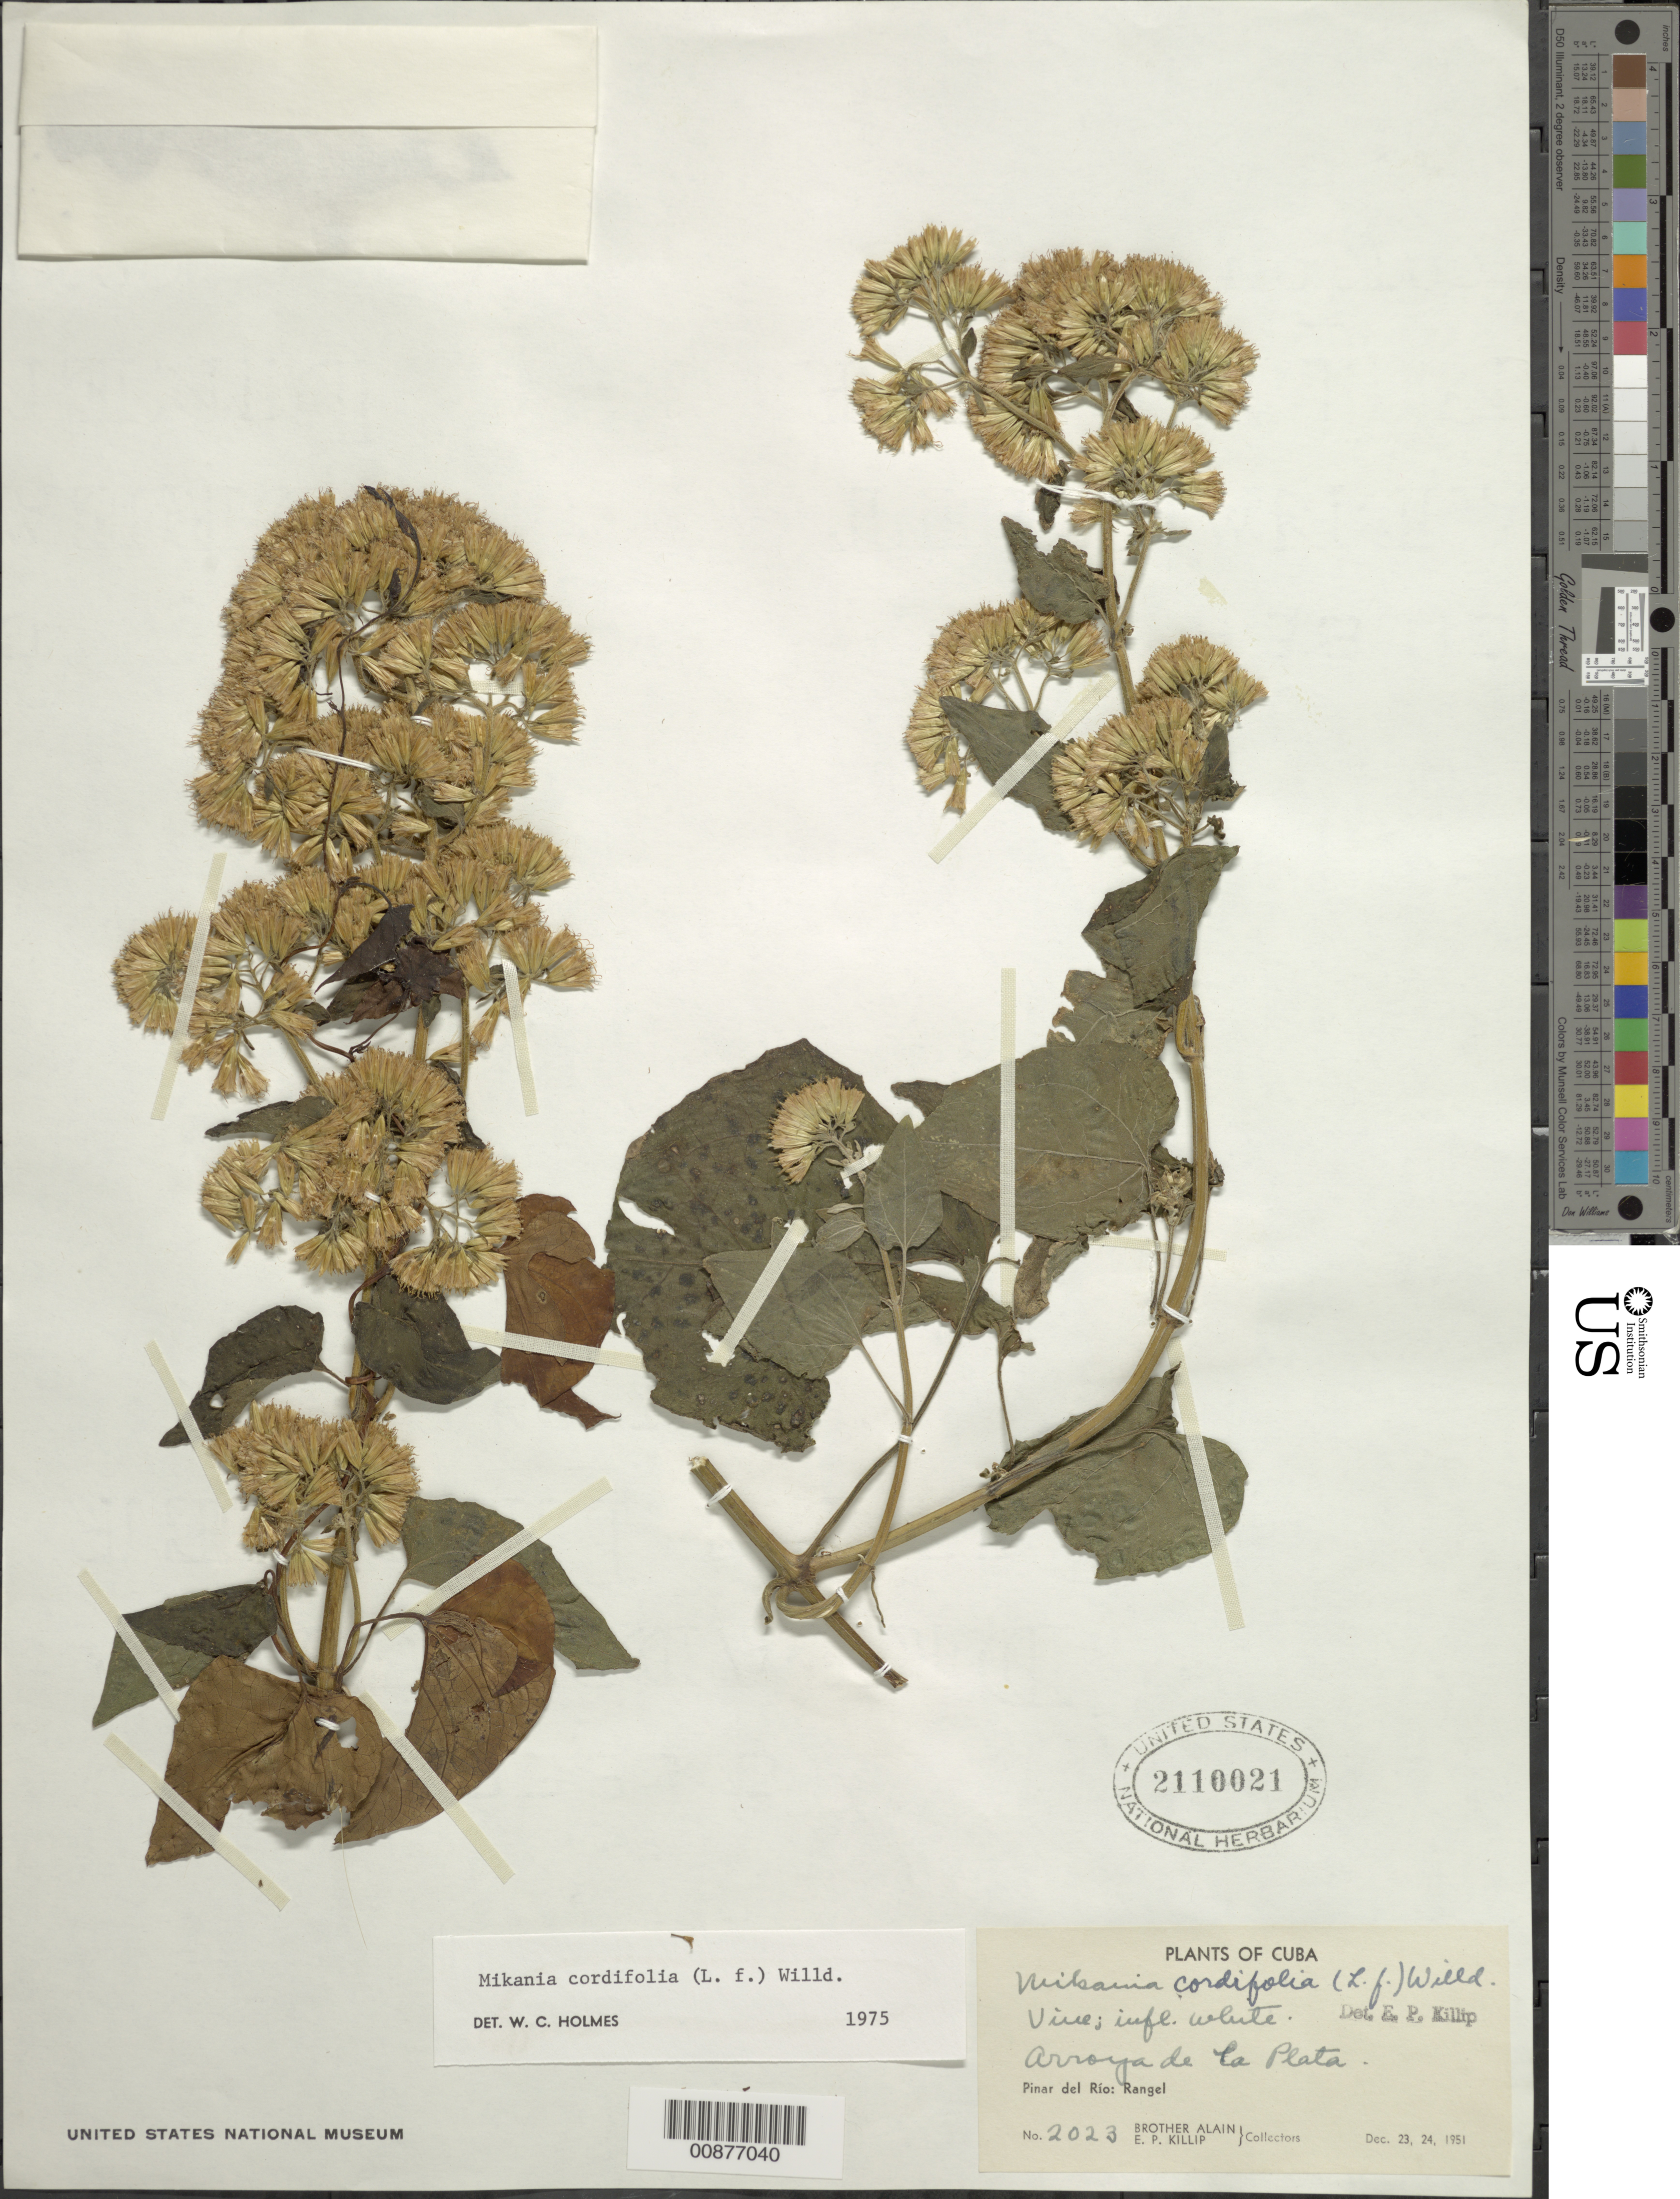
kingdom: Plantae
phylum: Tracheophyta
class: Magnoliopsida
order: Asterales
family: Asteraceae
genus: Mikania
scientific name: Mikania cordifolia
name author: Kunth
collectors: A. H. Liogier & E. P. Killip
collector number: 2023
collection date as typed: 23 Dec 1951 to 24 Dec 1951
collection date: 1951-12-23/1951-12-24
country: Cuba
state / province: Pinar del Río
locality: Arroya de la Plata, Rangel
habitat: Arroya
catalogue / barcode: US 2119921